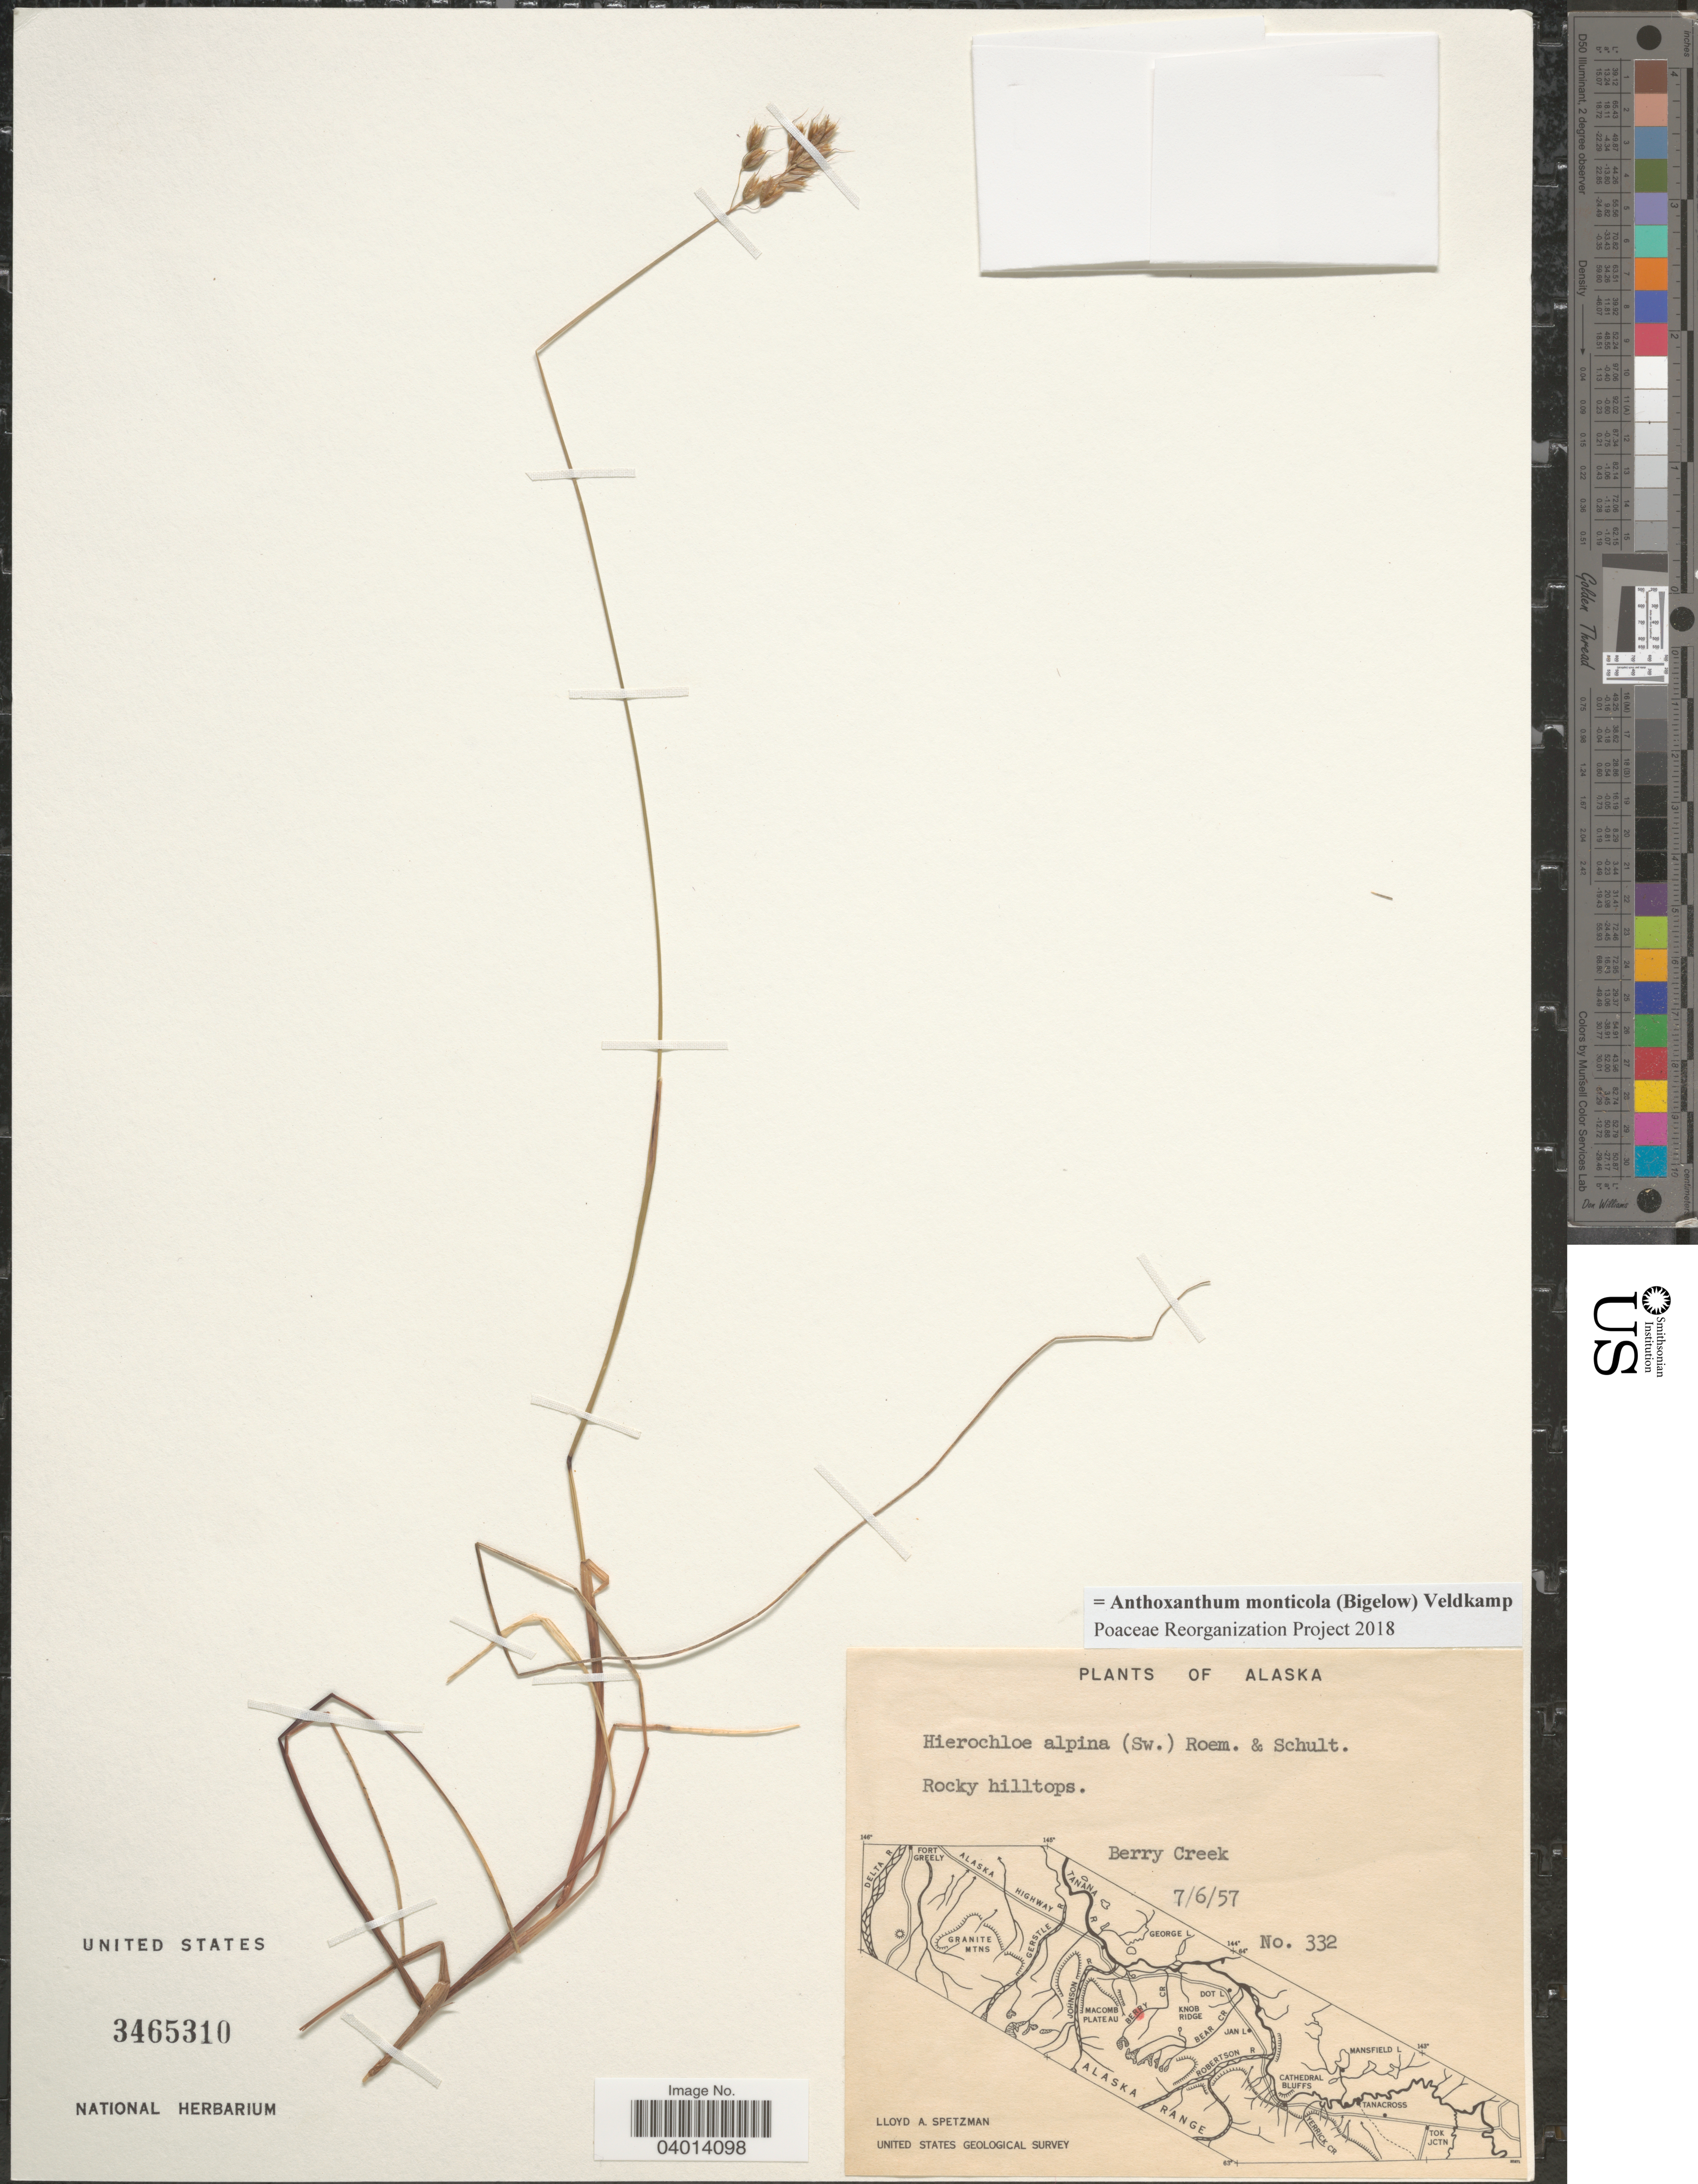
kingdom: Plantae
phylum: Tracheophyta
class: Liliopsida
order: Poales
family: Poaceae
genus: Anthoxanthum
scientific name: Anthoxanthum monticola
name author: (Bigelow) Veldkamp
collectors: L. Spetzman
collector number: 332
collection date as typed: Transcribed d/m/y: 6/5/57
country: United States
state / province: Alaska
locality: Berry Creek.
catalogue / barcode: US 3465310